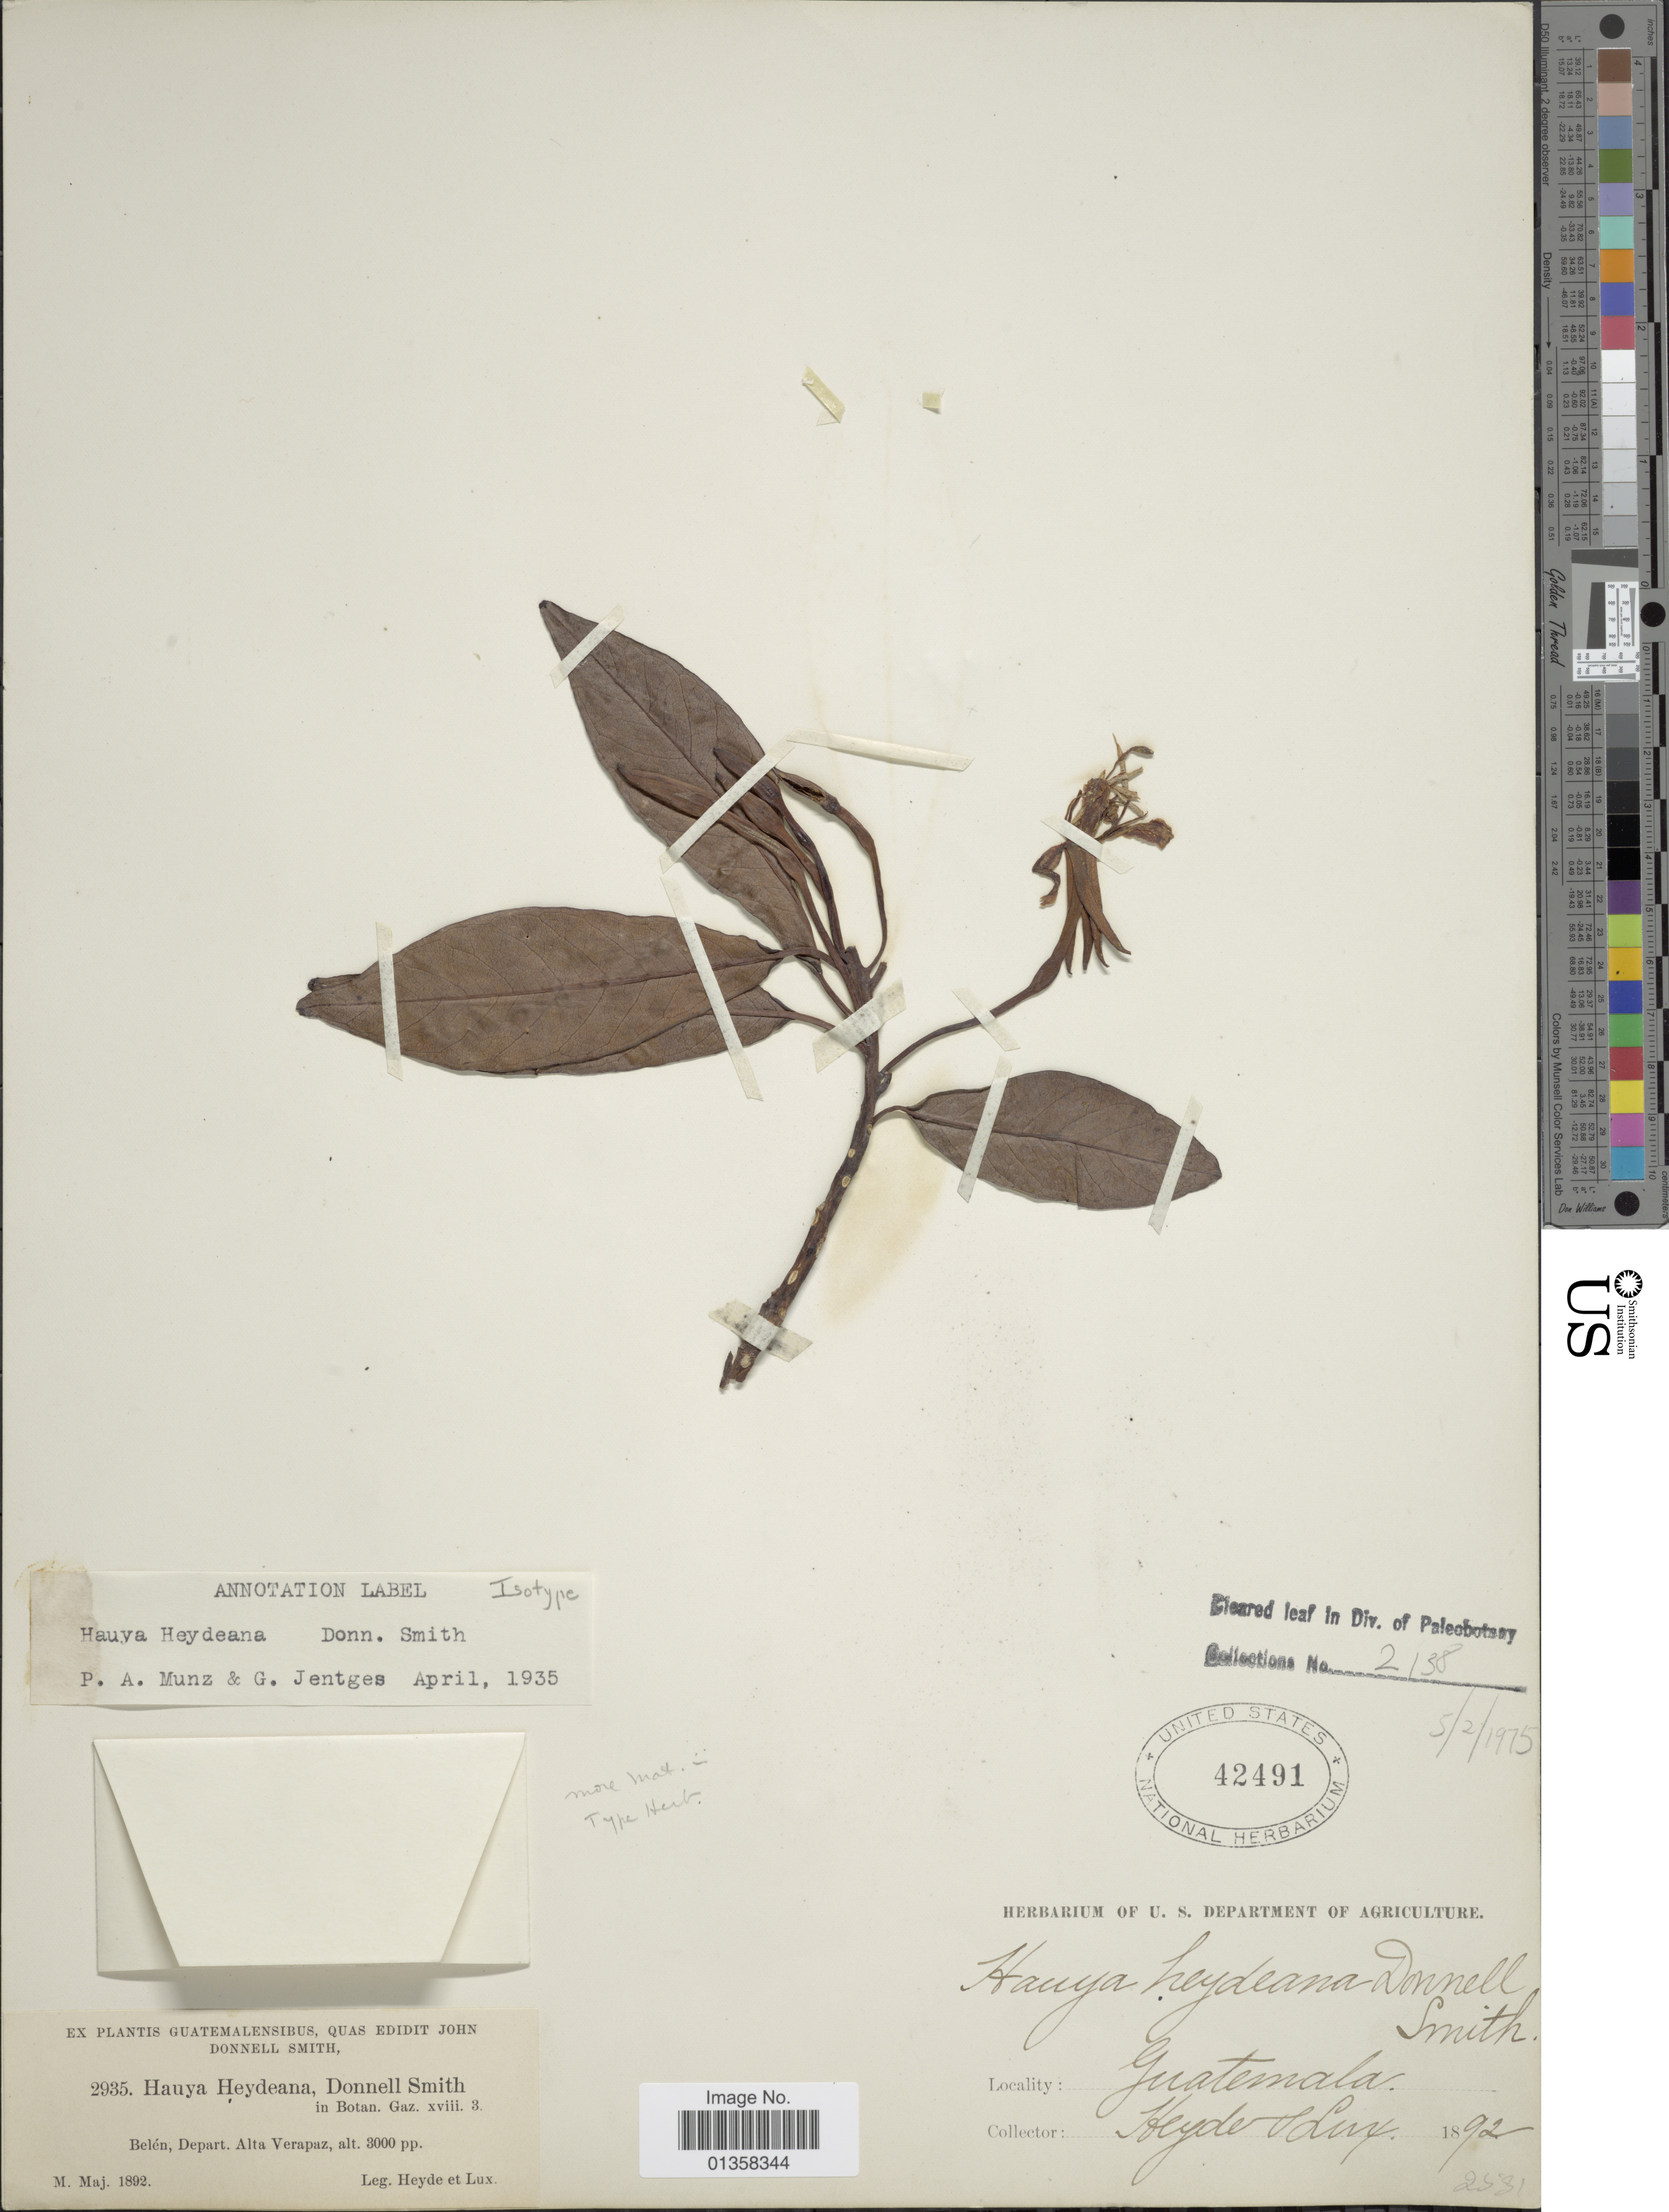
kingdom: Plantae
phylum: Tracheophyta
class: Magnoliopsida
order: Myrtales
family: Onagraceae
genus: Hauya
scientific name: Hauya elegans subsp. barcenae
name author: (Hemsl.) P.H. Raven & Breedlove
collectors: Heyde & Lux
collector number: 2935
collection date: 1892-05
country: Guatemala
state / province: Alta Verapaz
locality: Belén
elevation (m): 3000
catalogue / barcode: US 42491